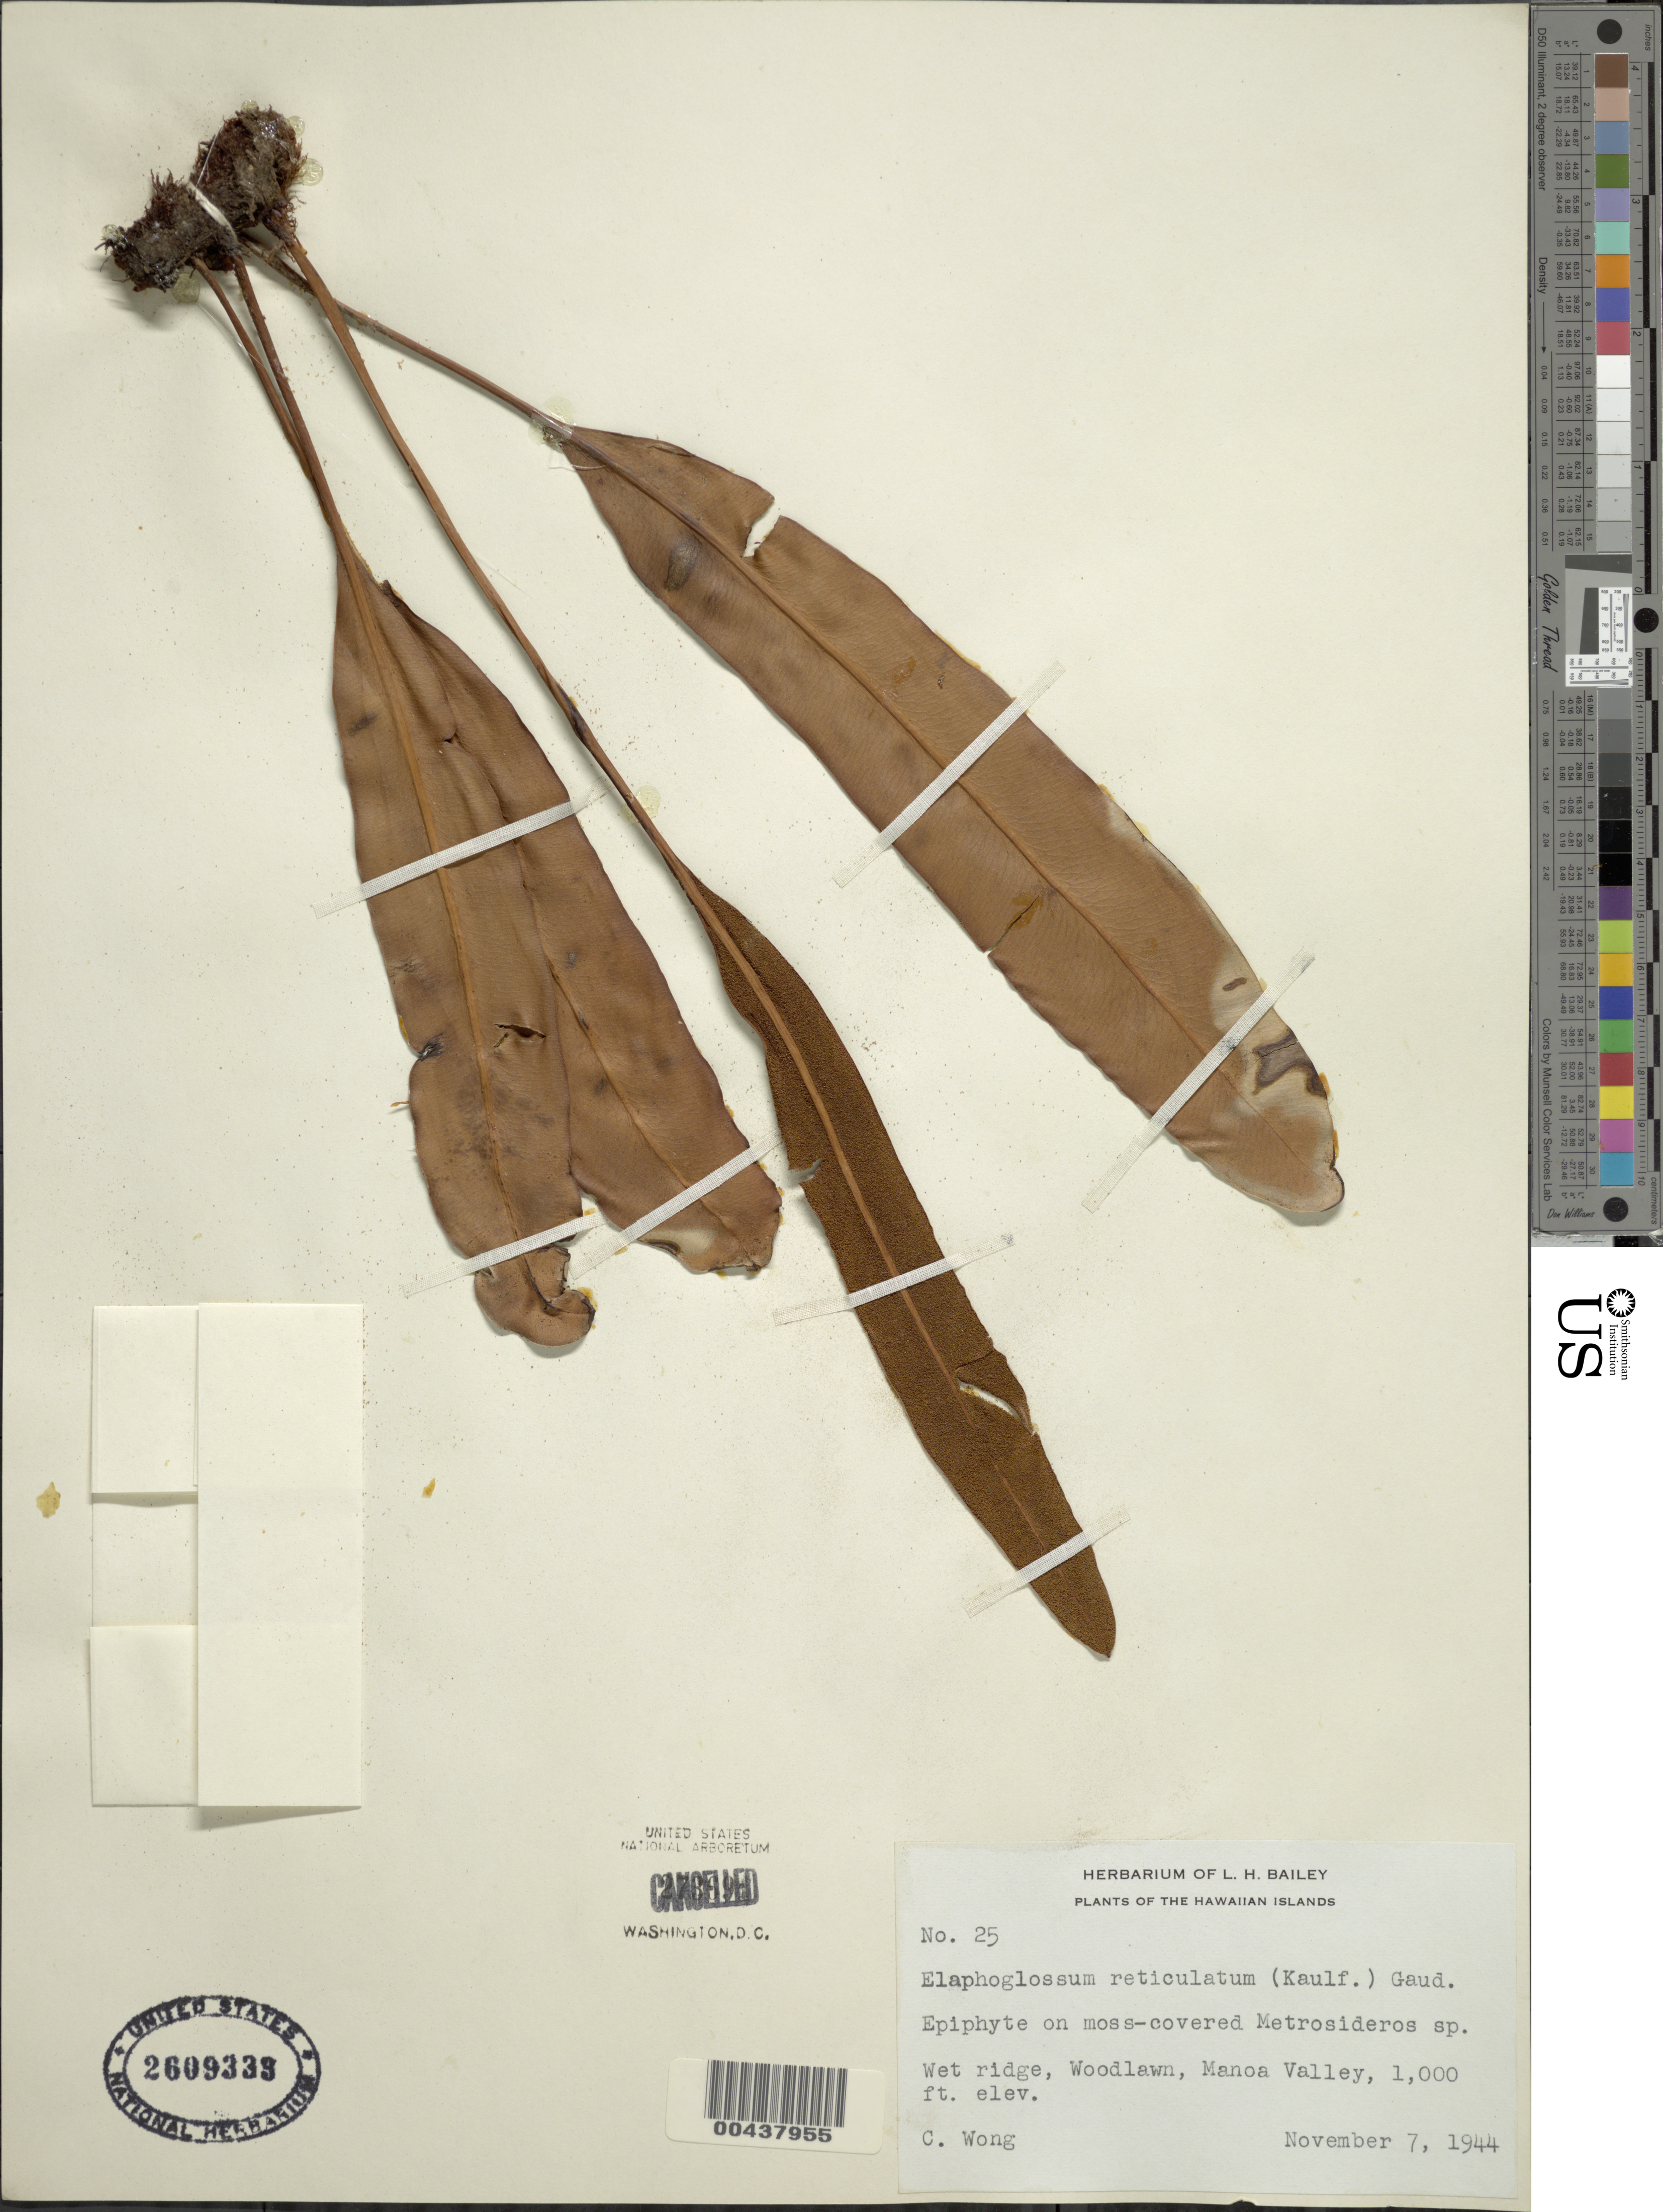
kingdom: Plantae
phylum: Tracheophyta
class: Polypodiopsida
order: Polypodiales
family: Dryopteridaceae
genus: Elaphoglossum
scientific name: Elaphoglossum crassifolium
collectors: C. Wong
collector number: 25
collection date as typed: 7 Nov 1944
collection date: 1944-11-07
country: United States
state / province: Hawaii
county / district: Honolulu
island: Hawaii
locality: Ridge, Woodlawn, Manoa Valley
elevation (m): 305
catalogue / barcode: US 2609333